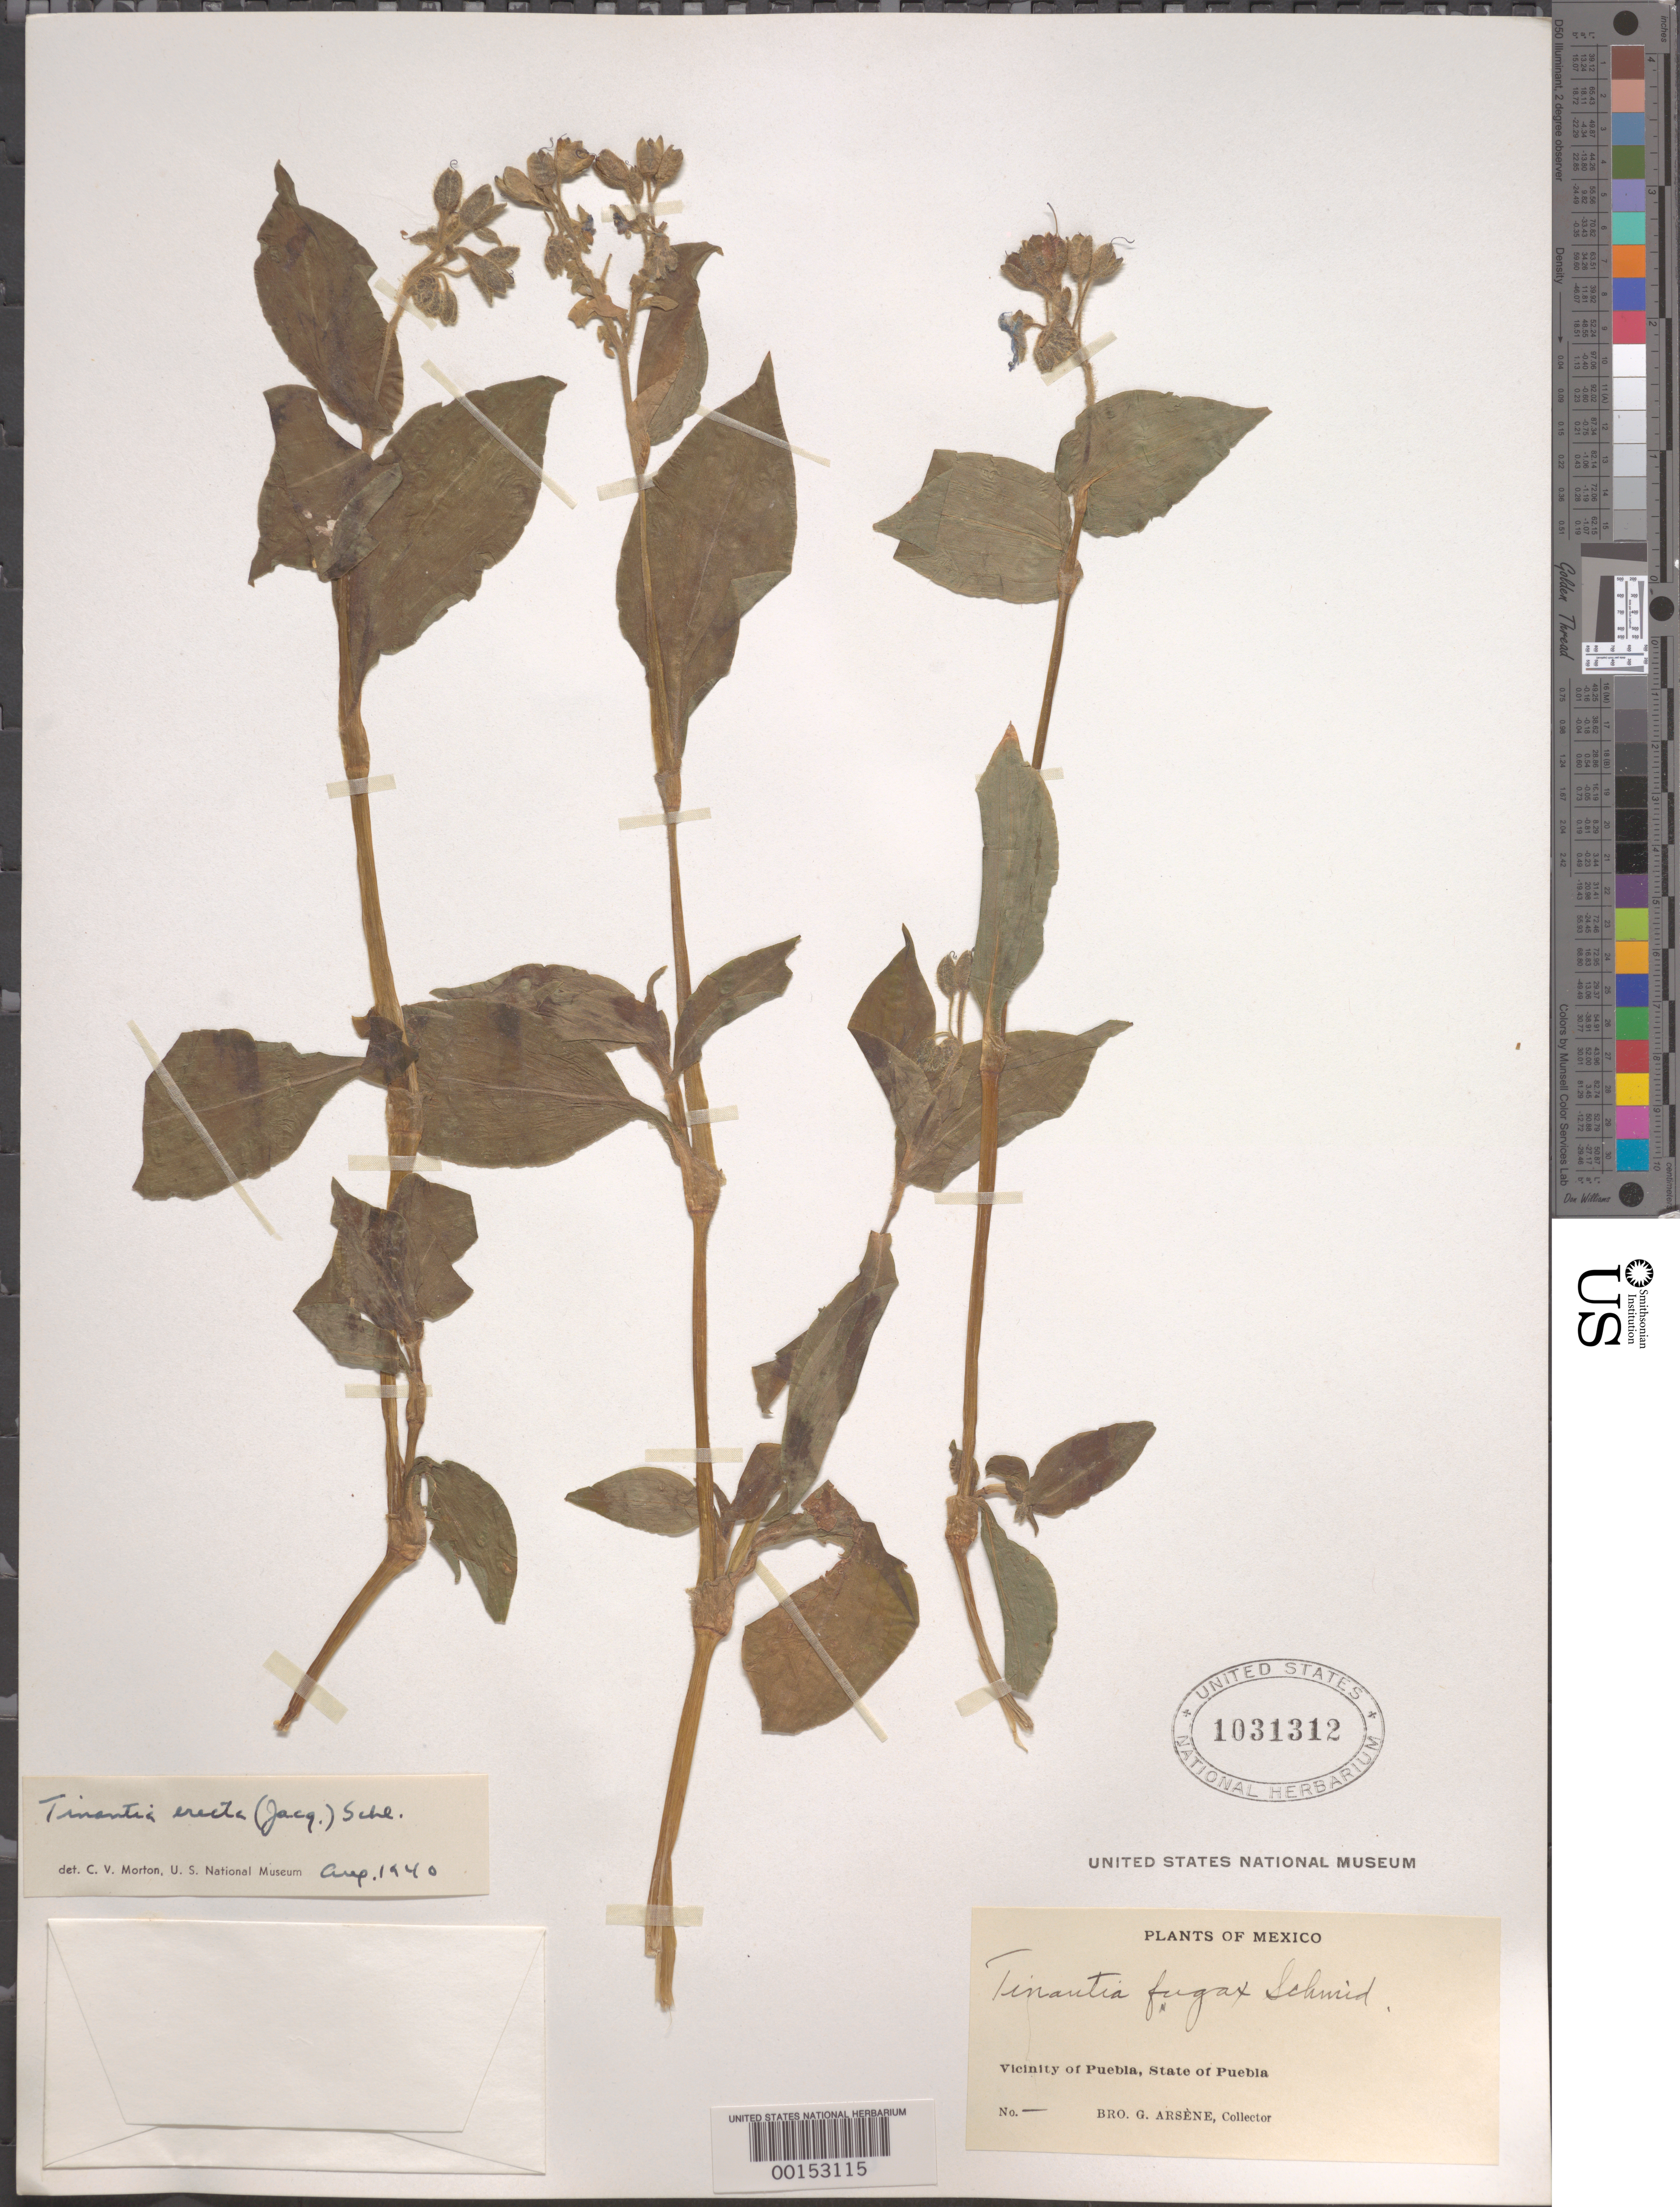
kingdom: Plantae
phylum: Tracheophyta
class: Liliopsida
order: Commelinales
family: Commelinaceae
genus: Tinantia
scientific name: Tinantia erecta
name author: (Jacq.) Fenzl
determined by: Morton, C. V.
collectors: Bro. G. Arsène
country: Mexico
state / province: Puebla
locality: Puebla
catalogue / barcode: US 1031312